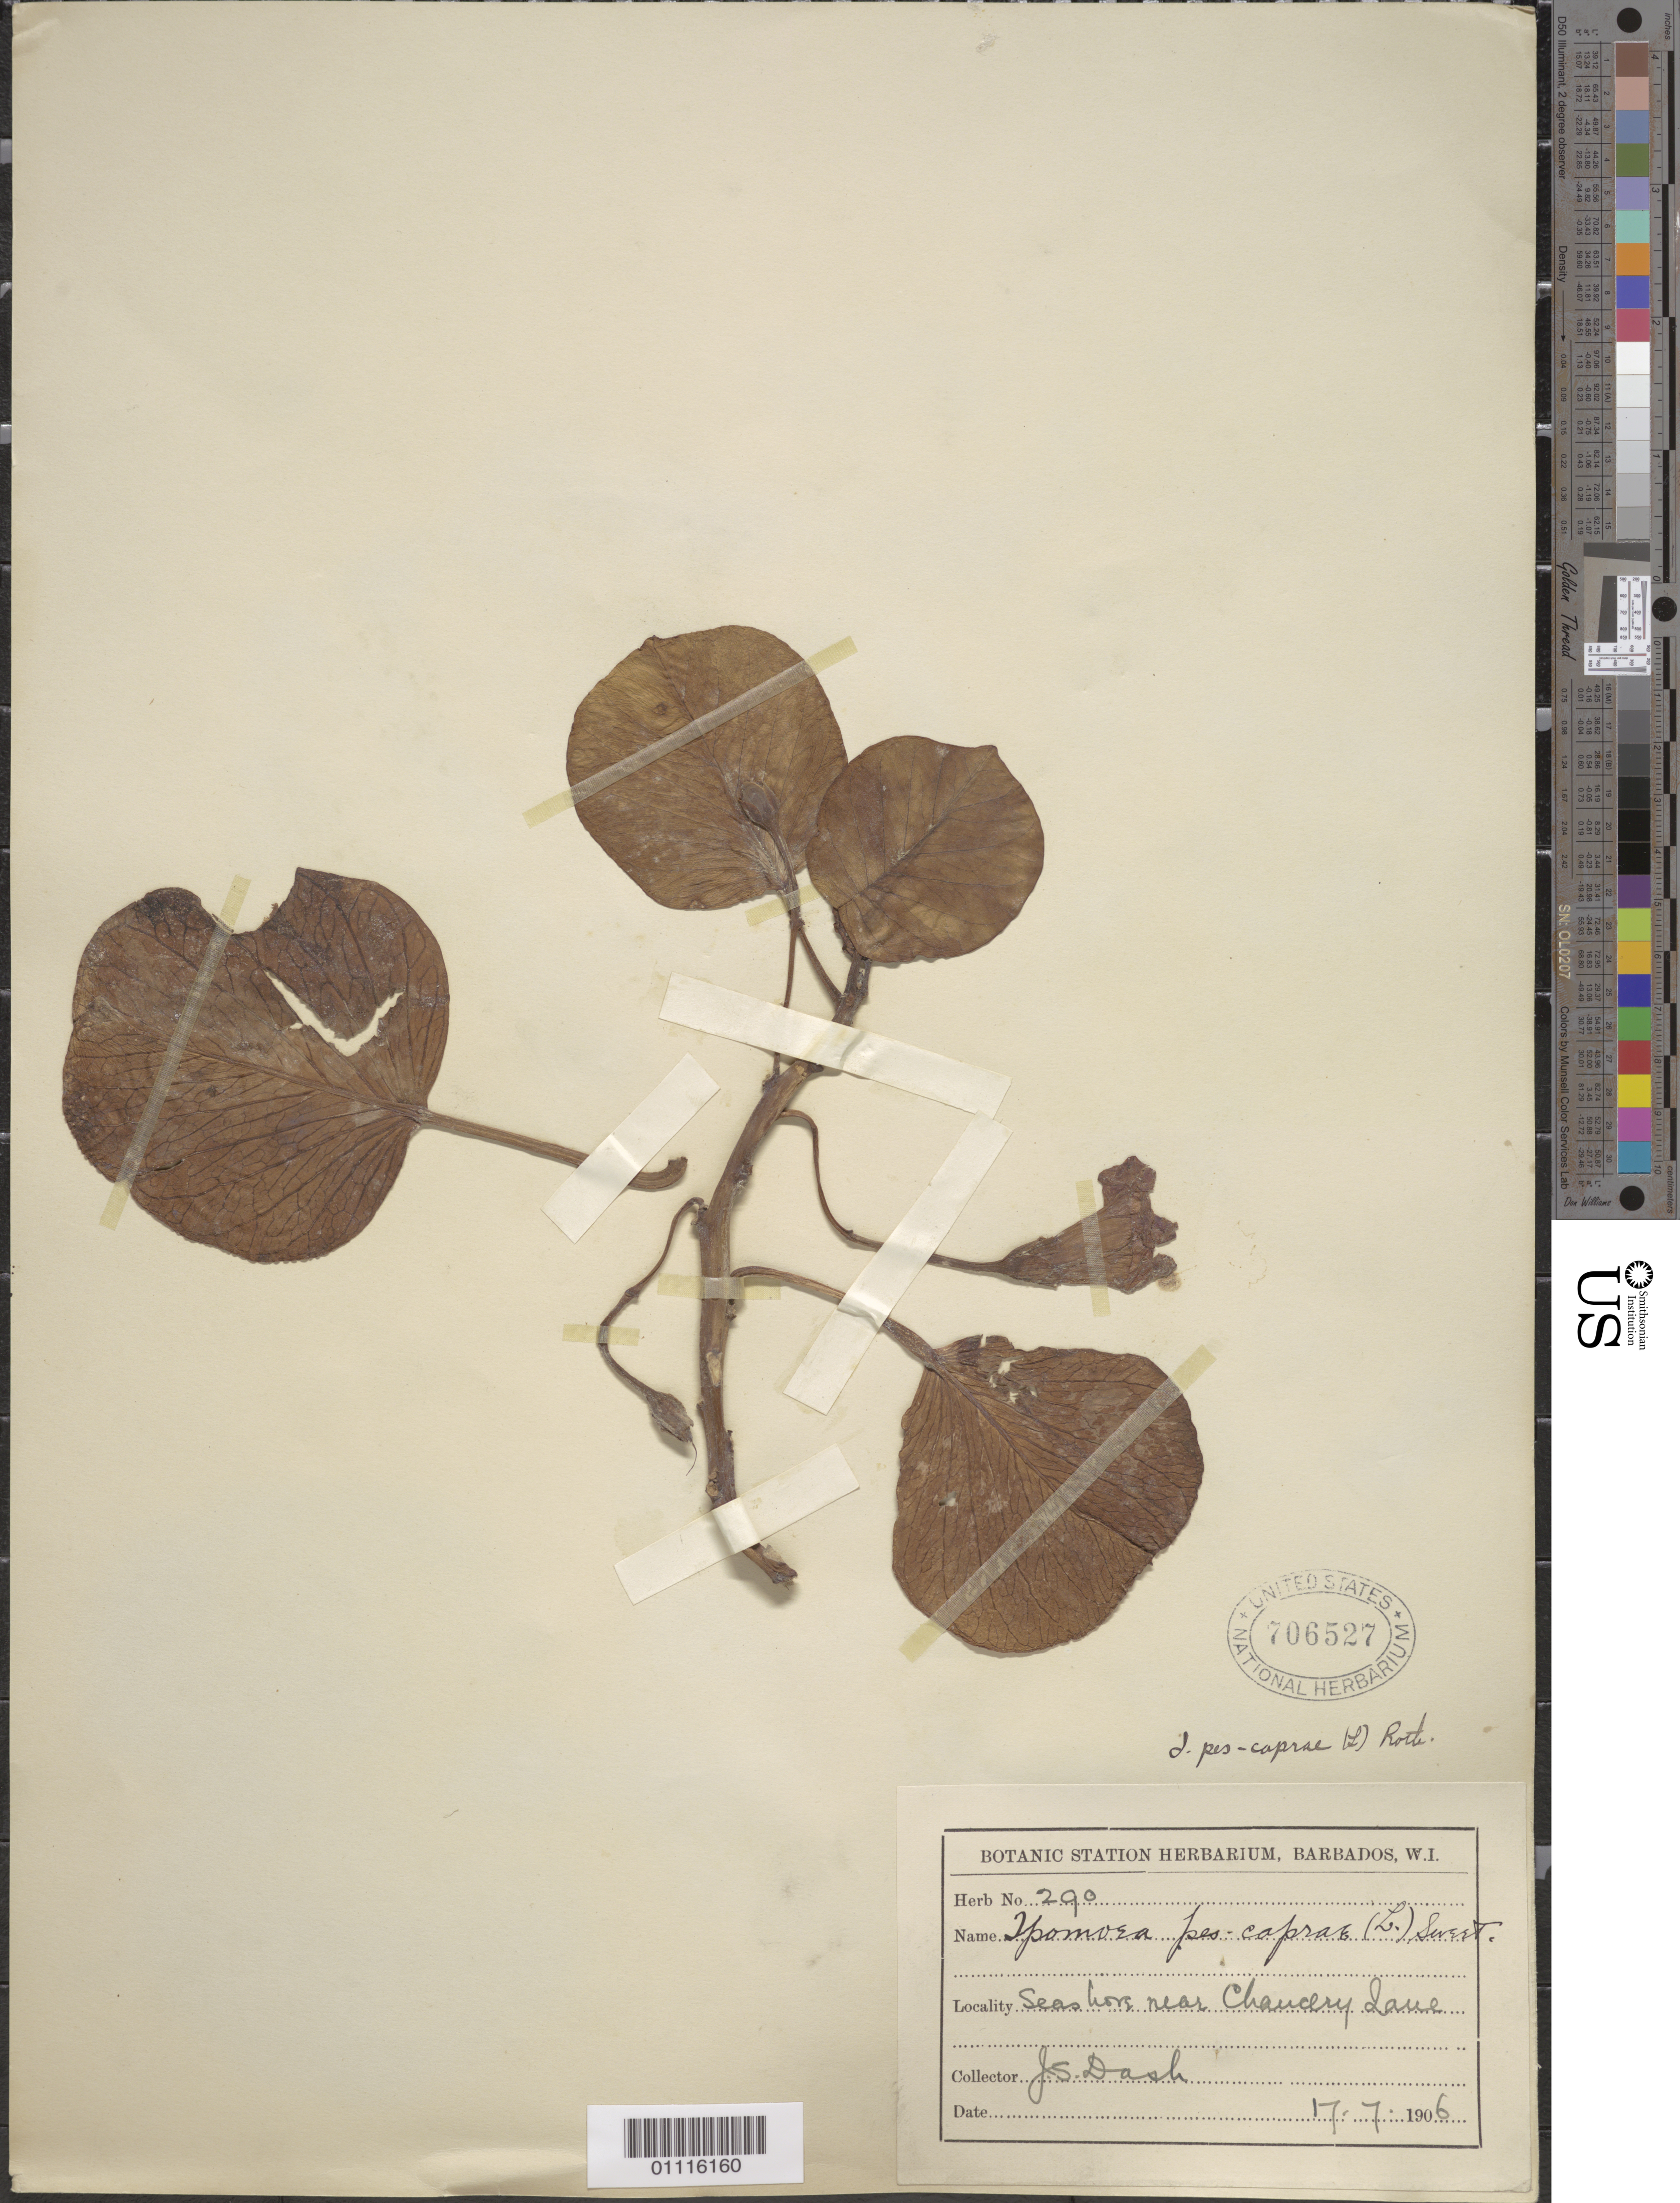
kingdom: Plantae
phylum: Tracheophyta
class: Magnoliopsida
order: Solanales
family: Convolvulaceae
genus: Ipomoea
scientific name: Ipomoea pes-caprae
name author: (L.) R. Br.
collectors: J. Dash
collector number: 290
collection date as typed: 17 Jul 1906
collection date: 1906-07-17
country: Barbados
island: Barbados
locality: Seashore, near Chauclry Lane.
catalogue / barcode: US 706527